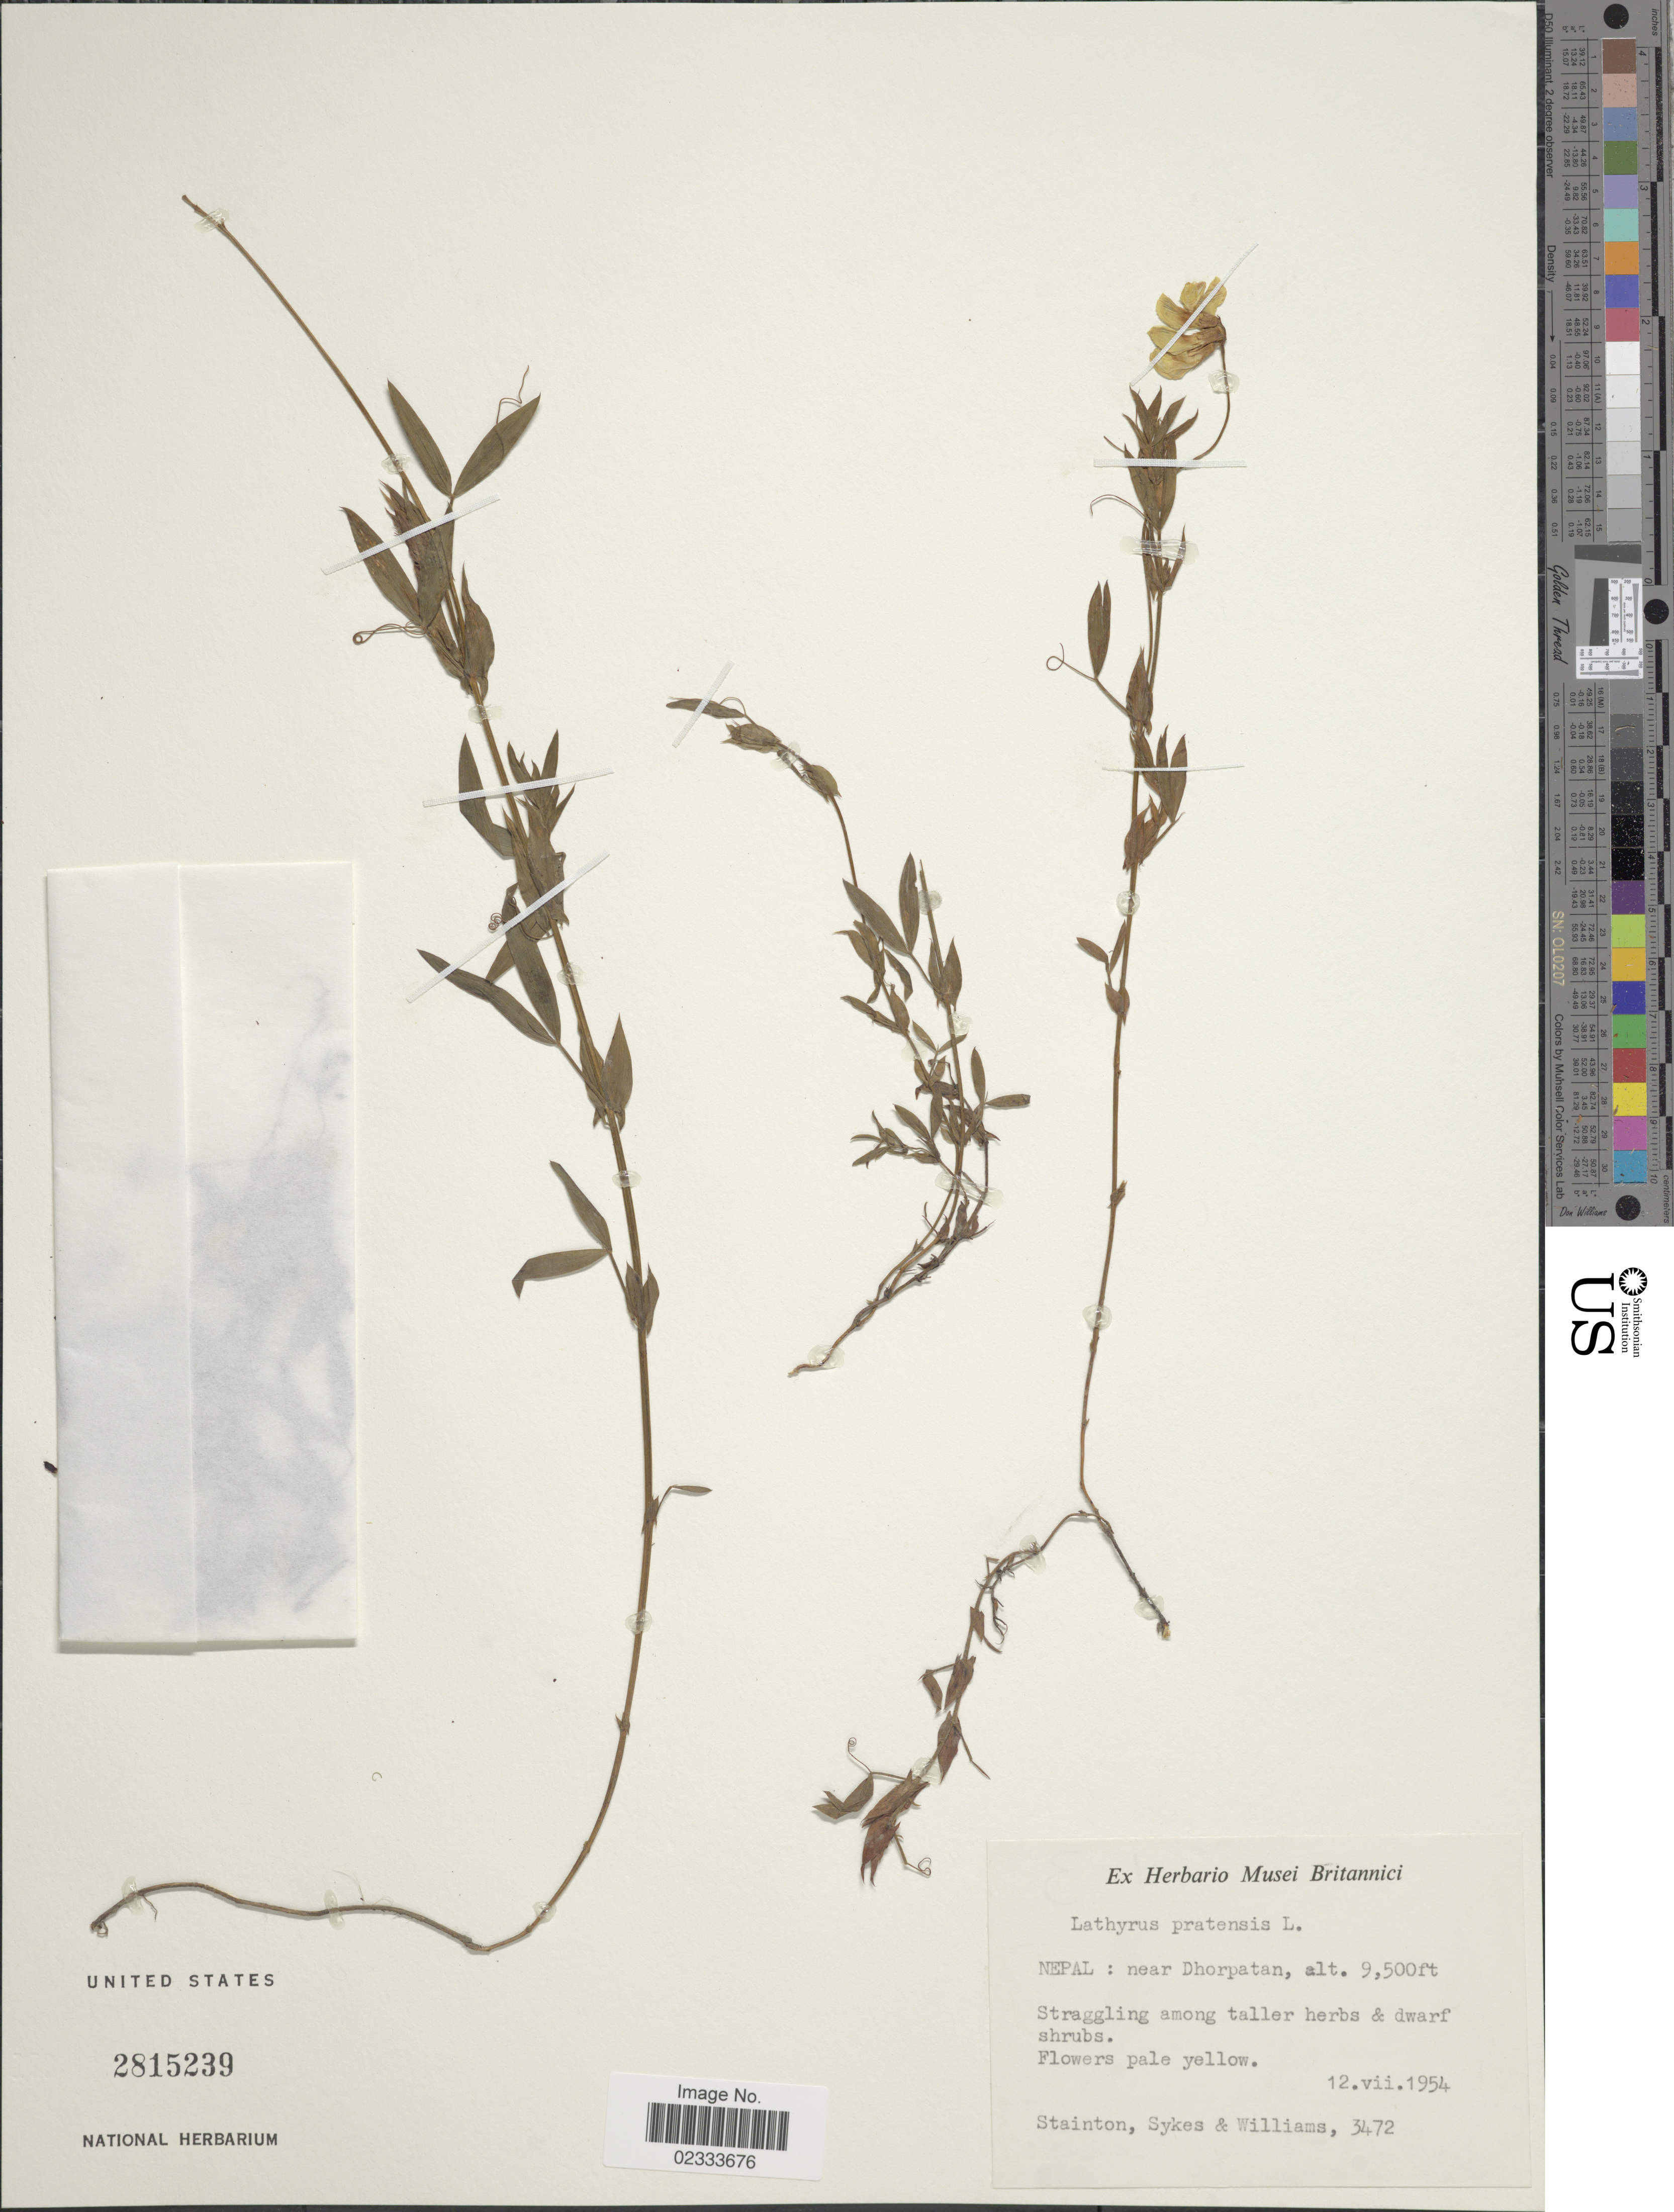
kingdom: Plantae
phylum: Tracheophyta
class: Magnoliopsida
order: Fabales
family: Fabaceae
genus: Lathyrus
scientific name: Lathyrus pratensis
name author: L.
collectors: -. Stainton, Sykes, -- & -- Williams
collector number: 3472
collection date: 1954-07-12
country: Nepal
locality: Near Dhorpatan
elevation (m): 2896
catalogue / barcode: US 2815239